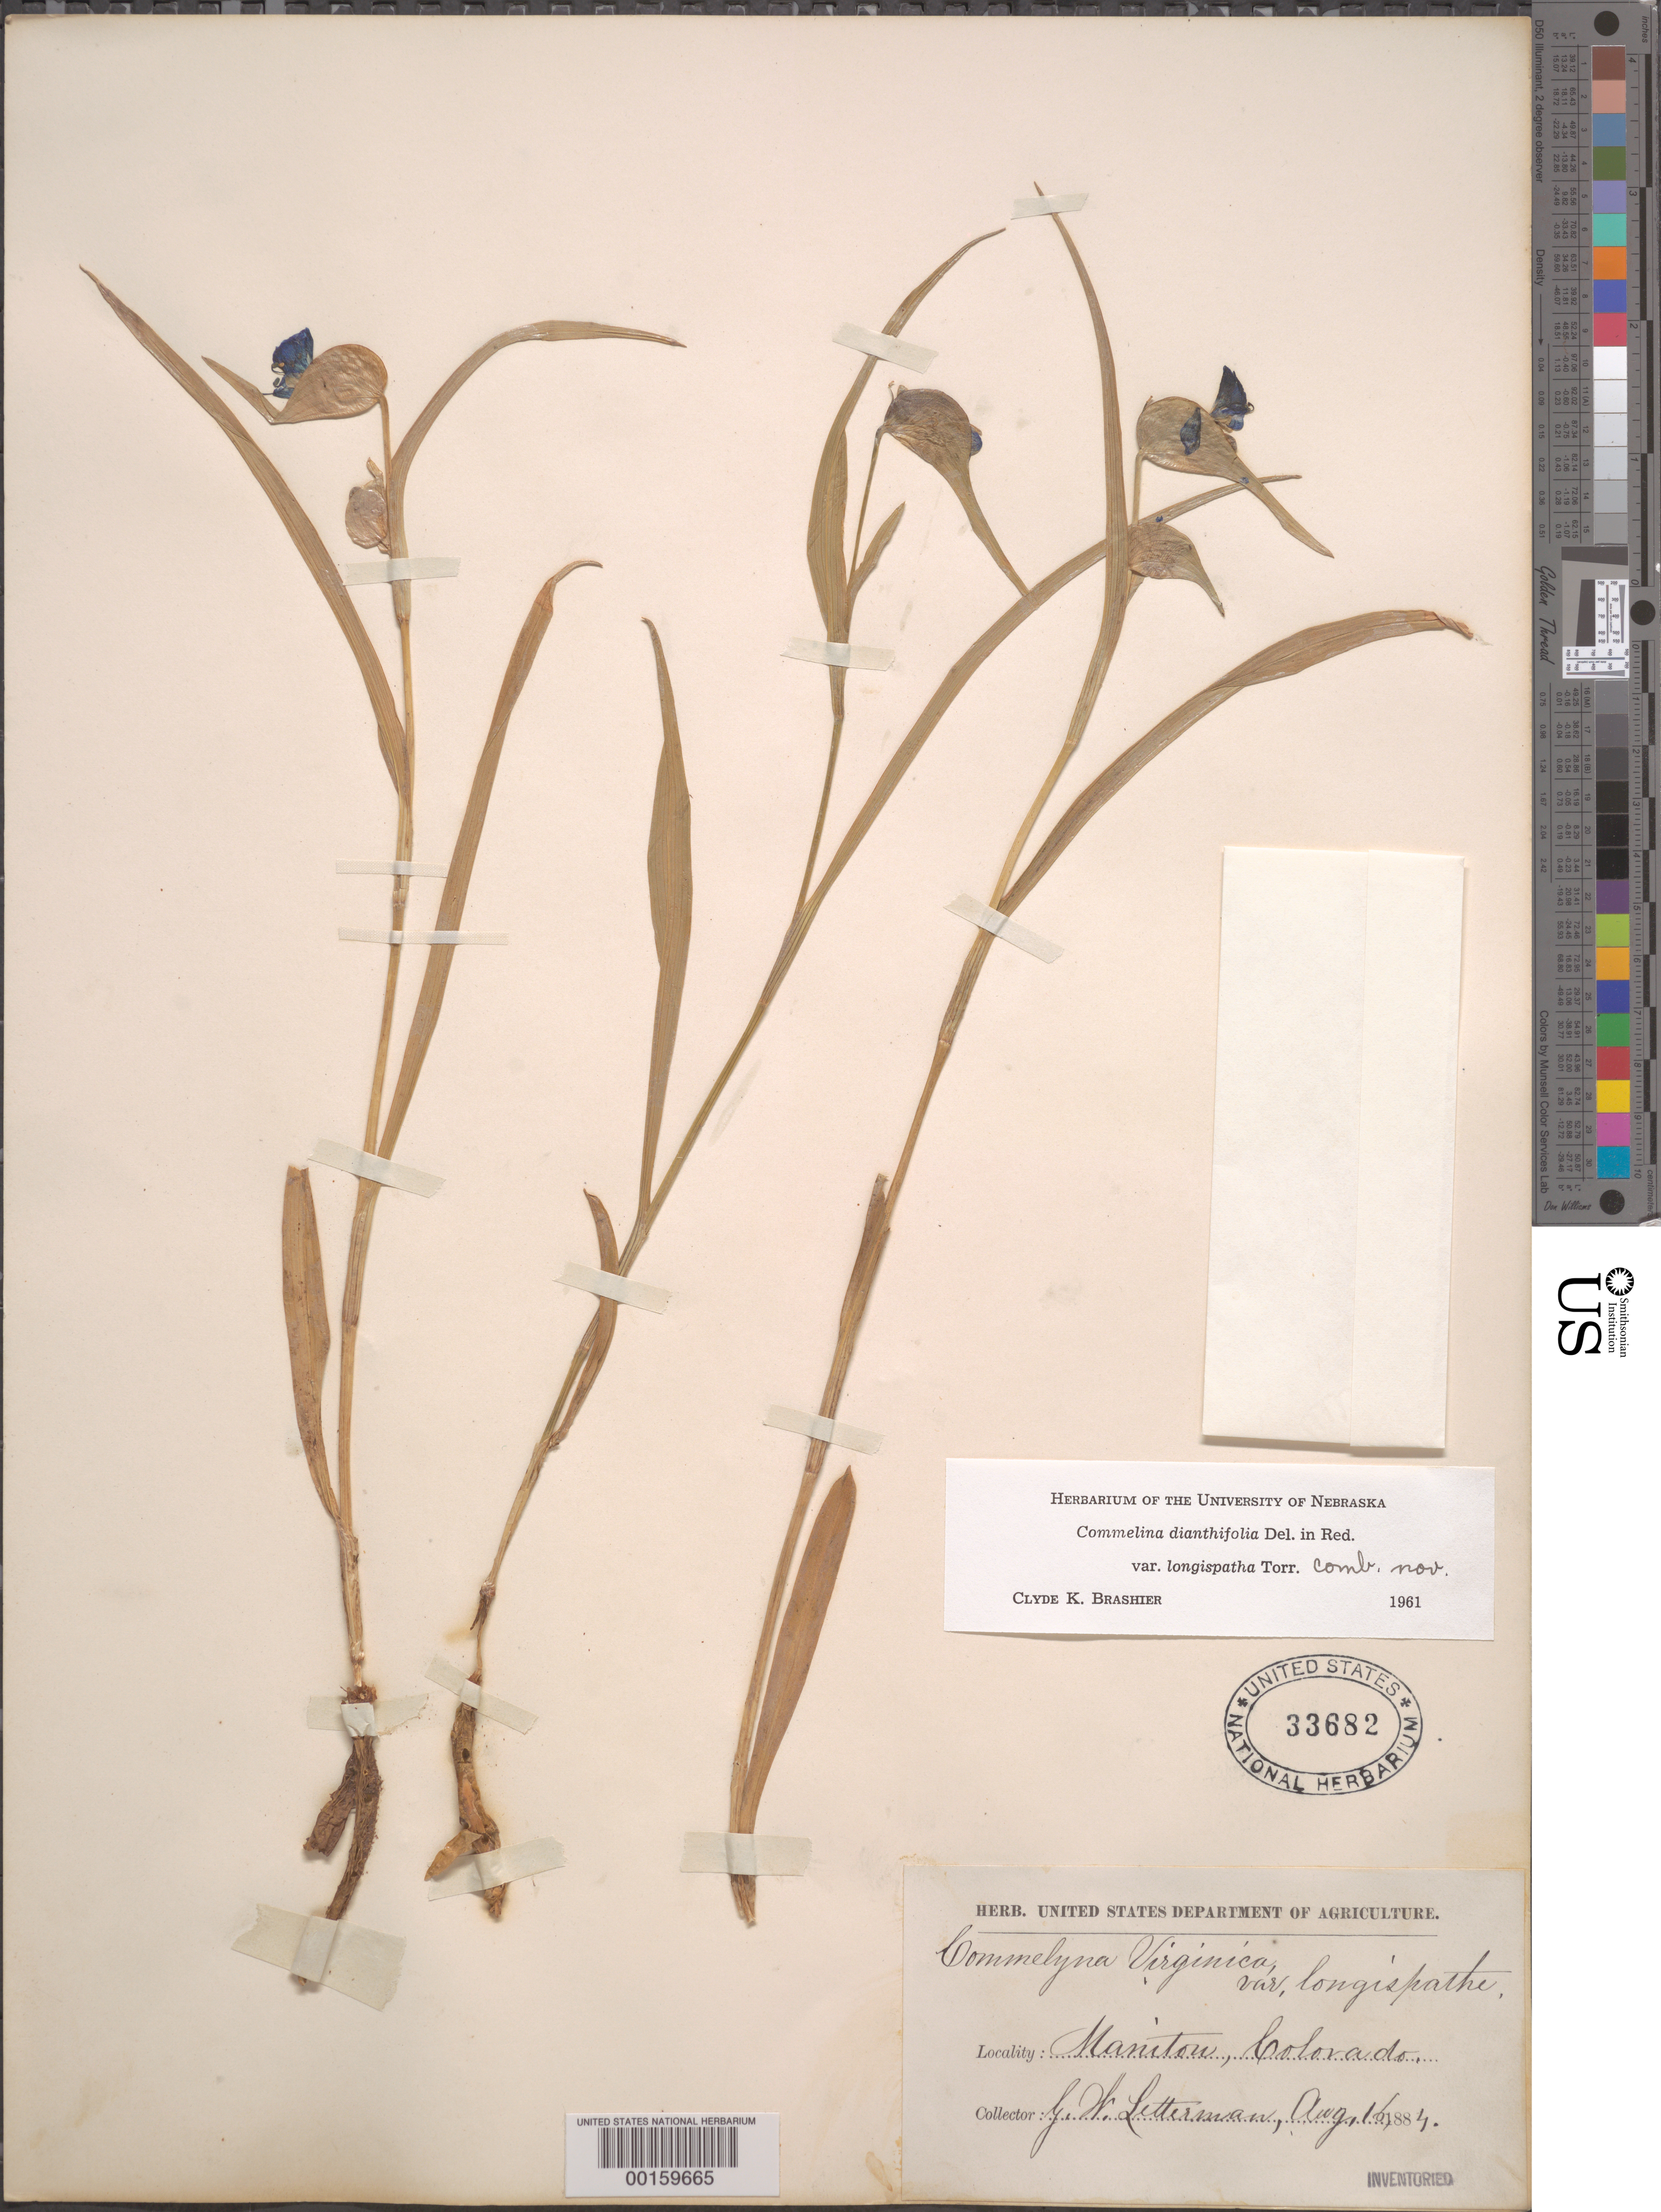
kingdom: Plantae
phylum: Tracheophyta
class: Liliopsida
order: Commelinales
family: Commelinaceae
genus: Commelina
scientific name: Commelina dianthifolia var. longispatha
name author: (Torr.) Brashier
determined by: Brashier, C. K.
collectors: G. W. Letterman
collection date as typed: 16 Aug 1884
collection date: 1884-08-16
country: United States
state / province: Colorado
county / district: El Paso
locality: Manitou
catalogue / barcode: US 33682